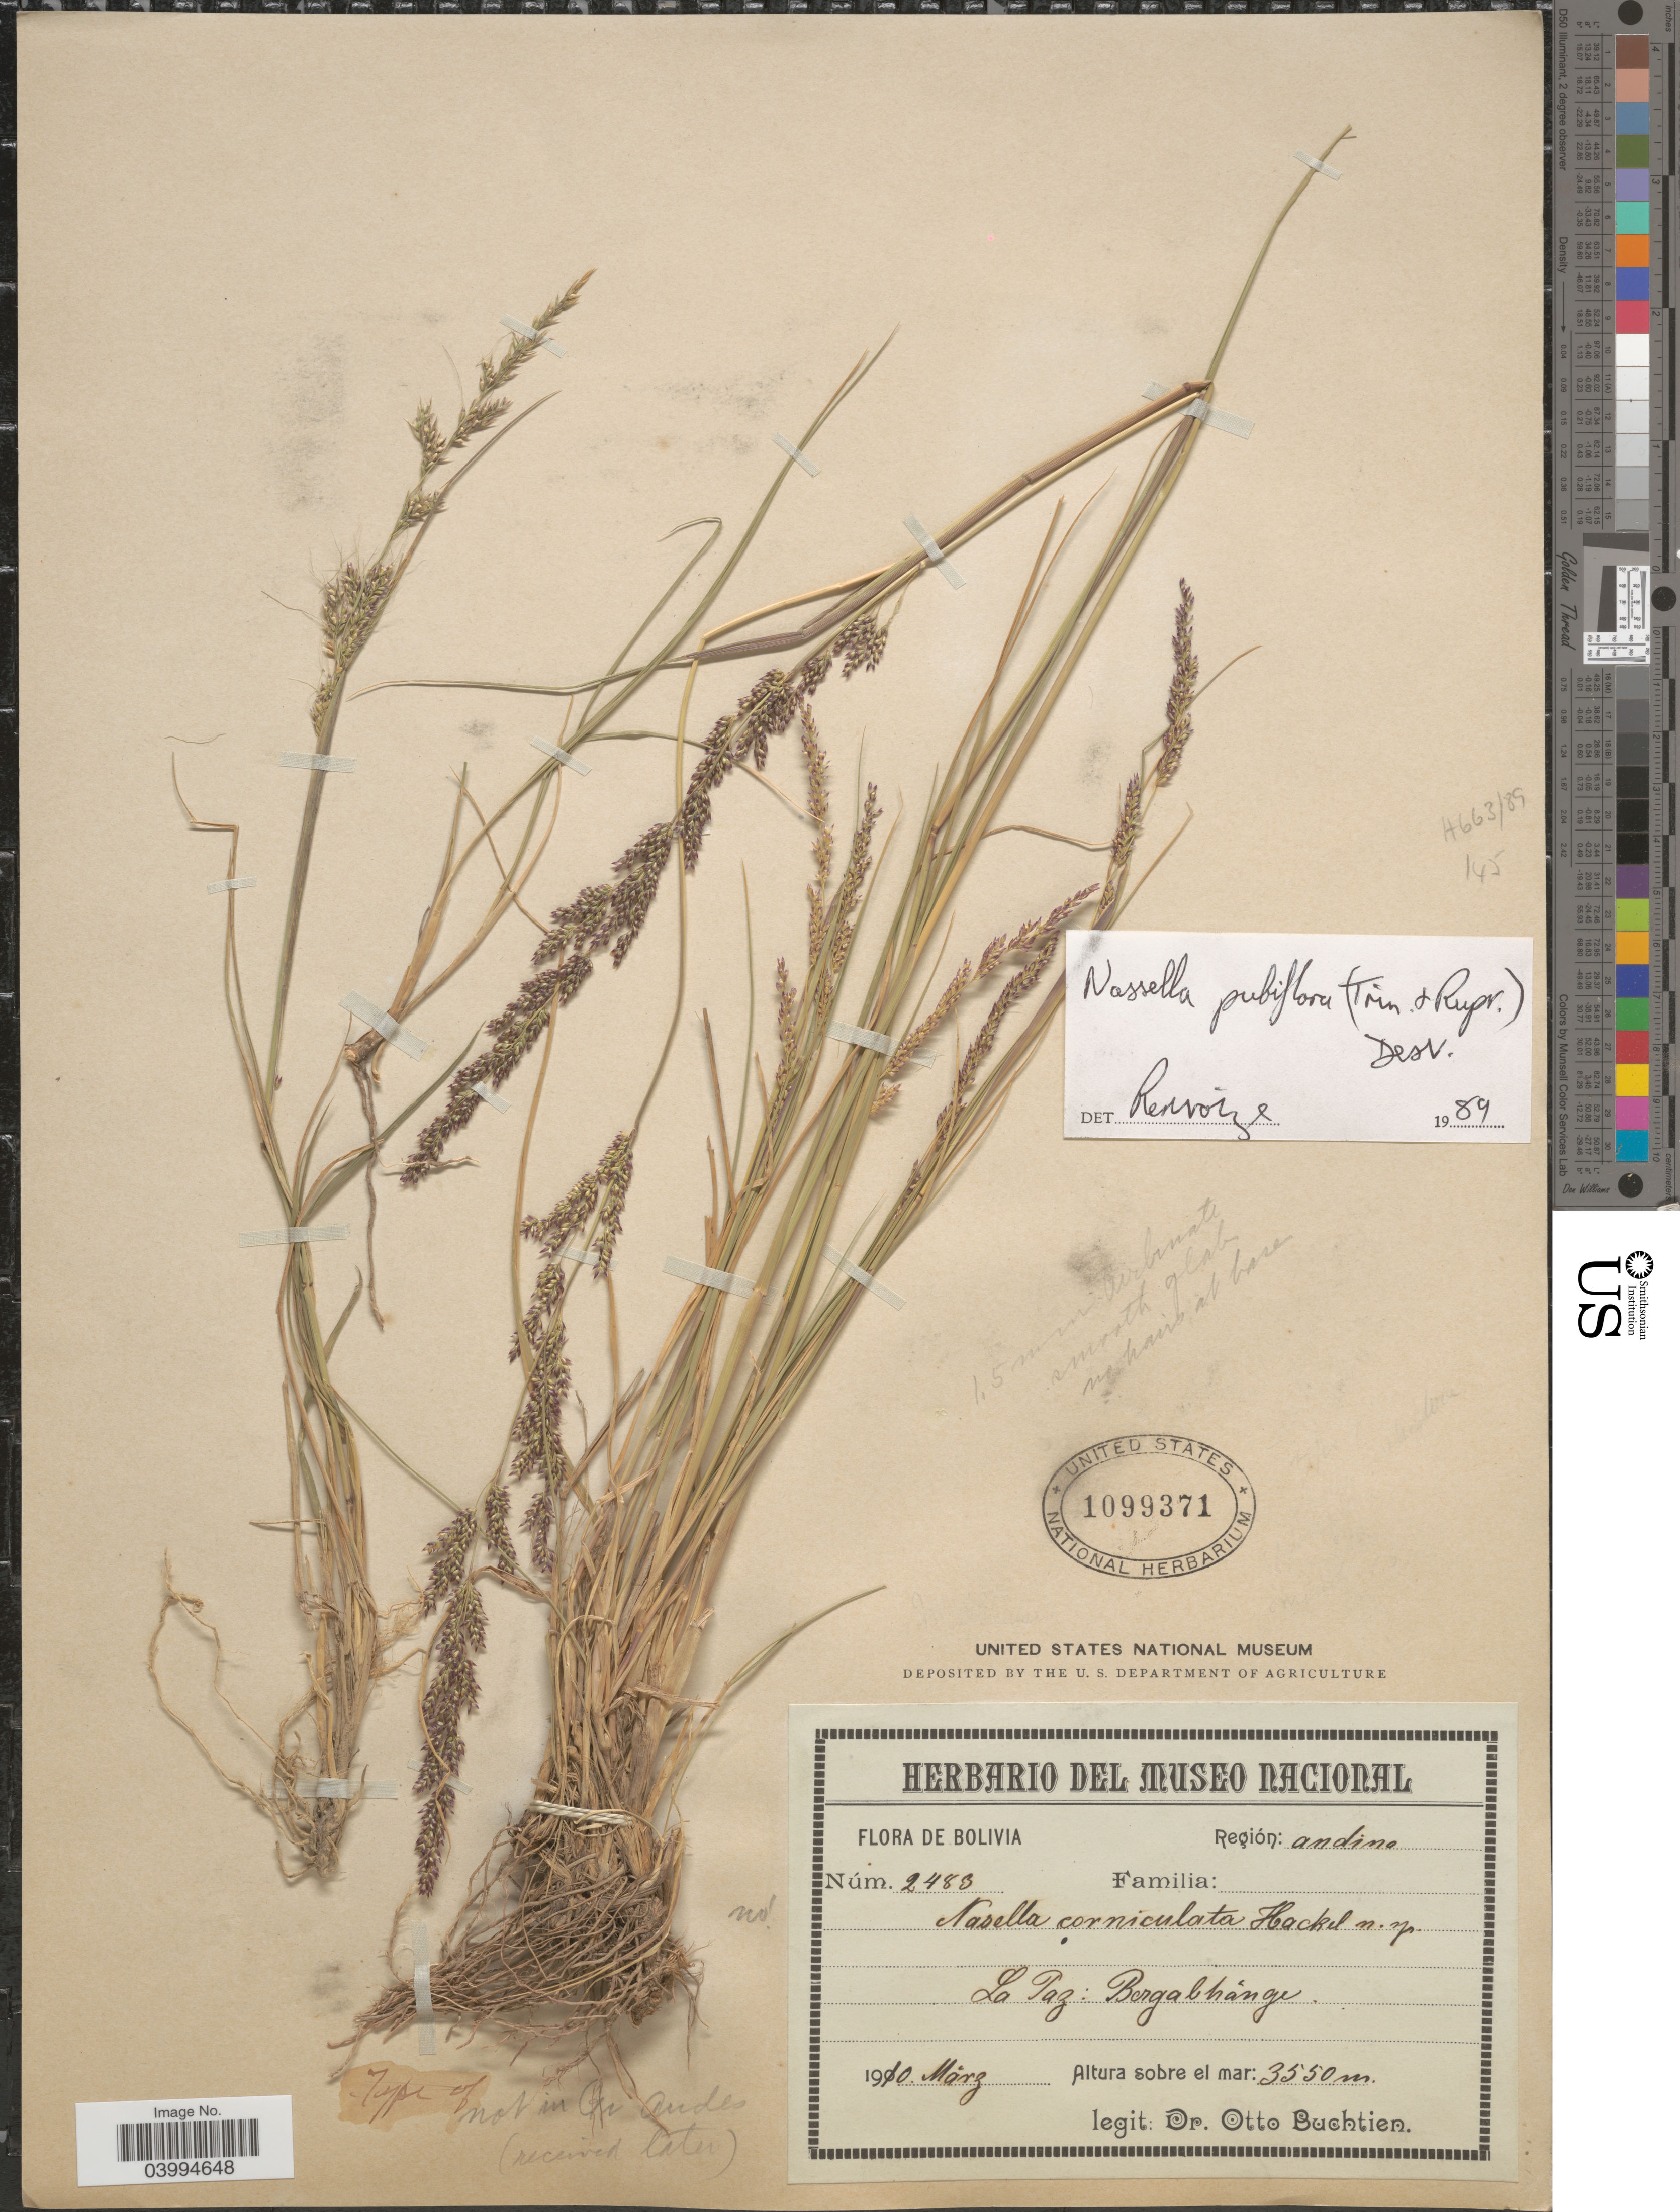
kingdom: Plantae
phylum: Tracheophyta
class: Liliopsida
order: Poales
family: Poaceae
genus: Nassella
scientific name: Nassella pubiflora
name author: (Trin. & Rupr.) É. Desv.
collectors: O. Buchtien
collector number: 2483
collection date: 1910-03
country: Bolivia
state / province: La Paz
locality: Región: andina. Bergabhange.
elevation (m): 3550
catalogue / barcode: US 1099371